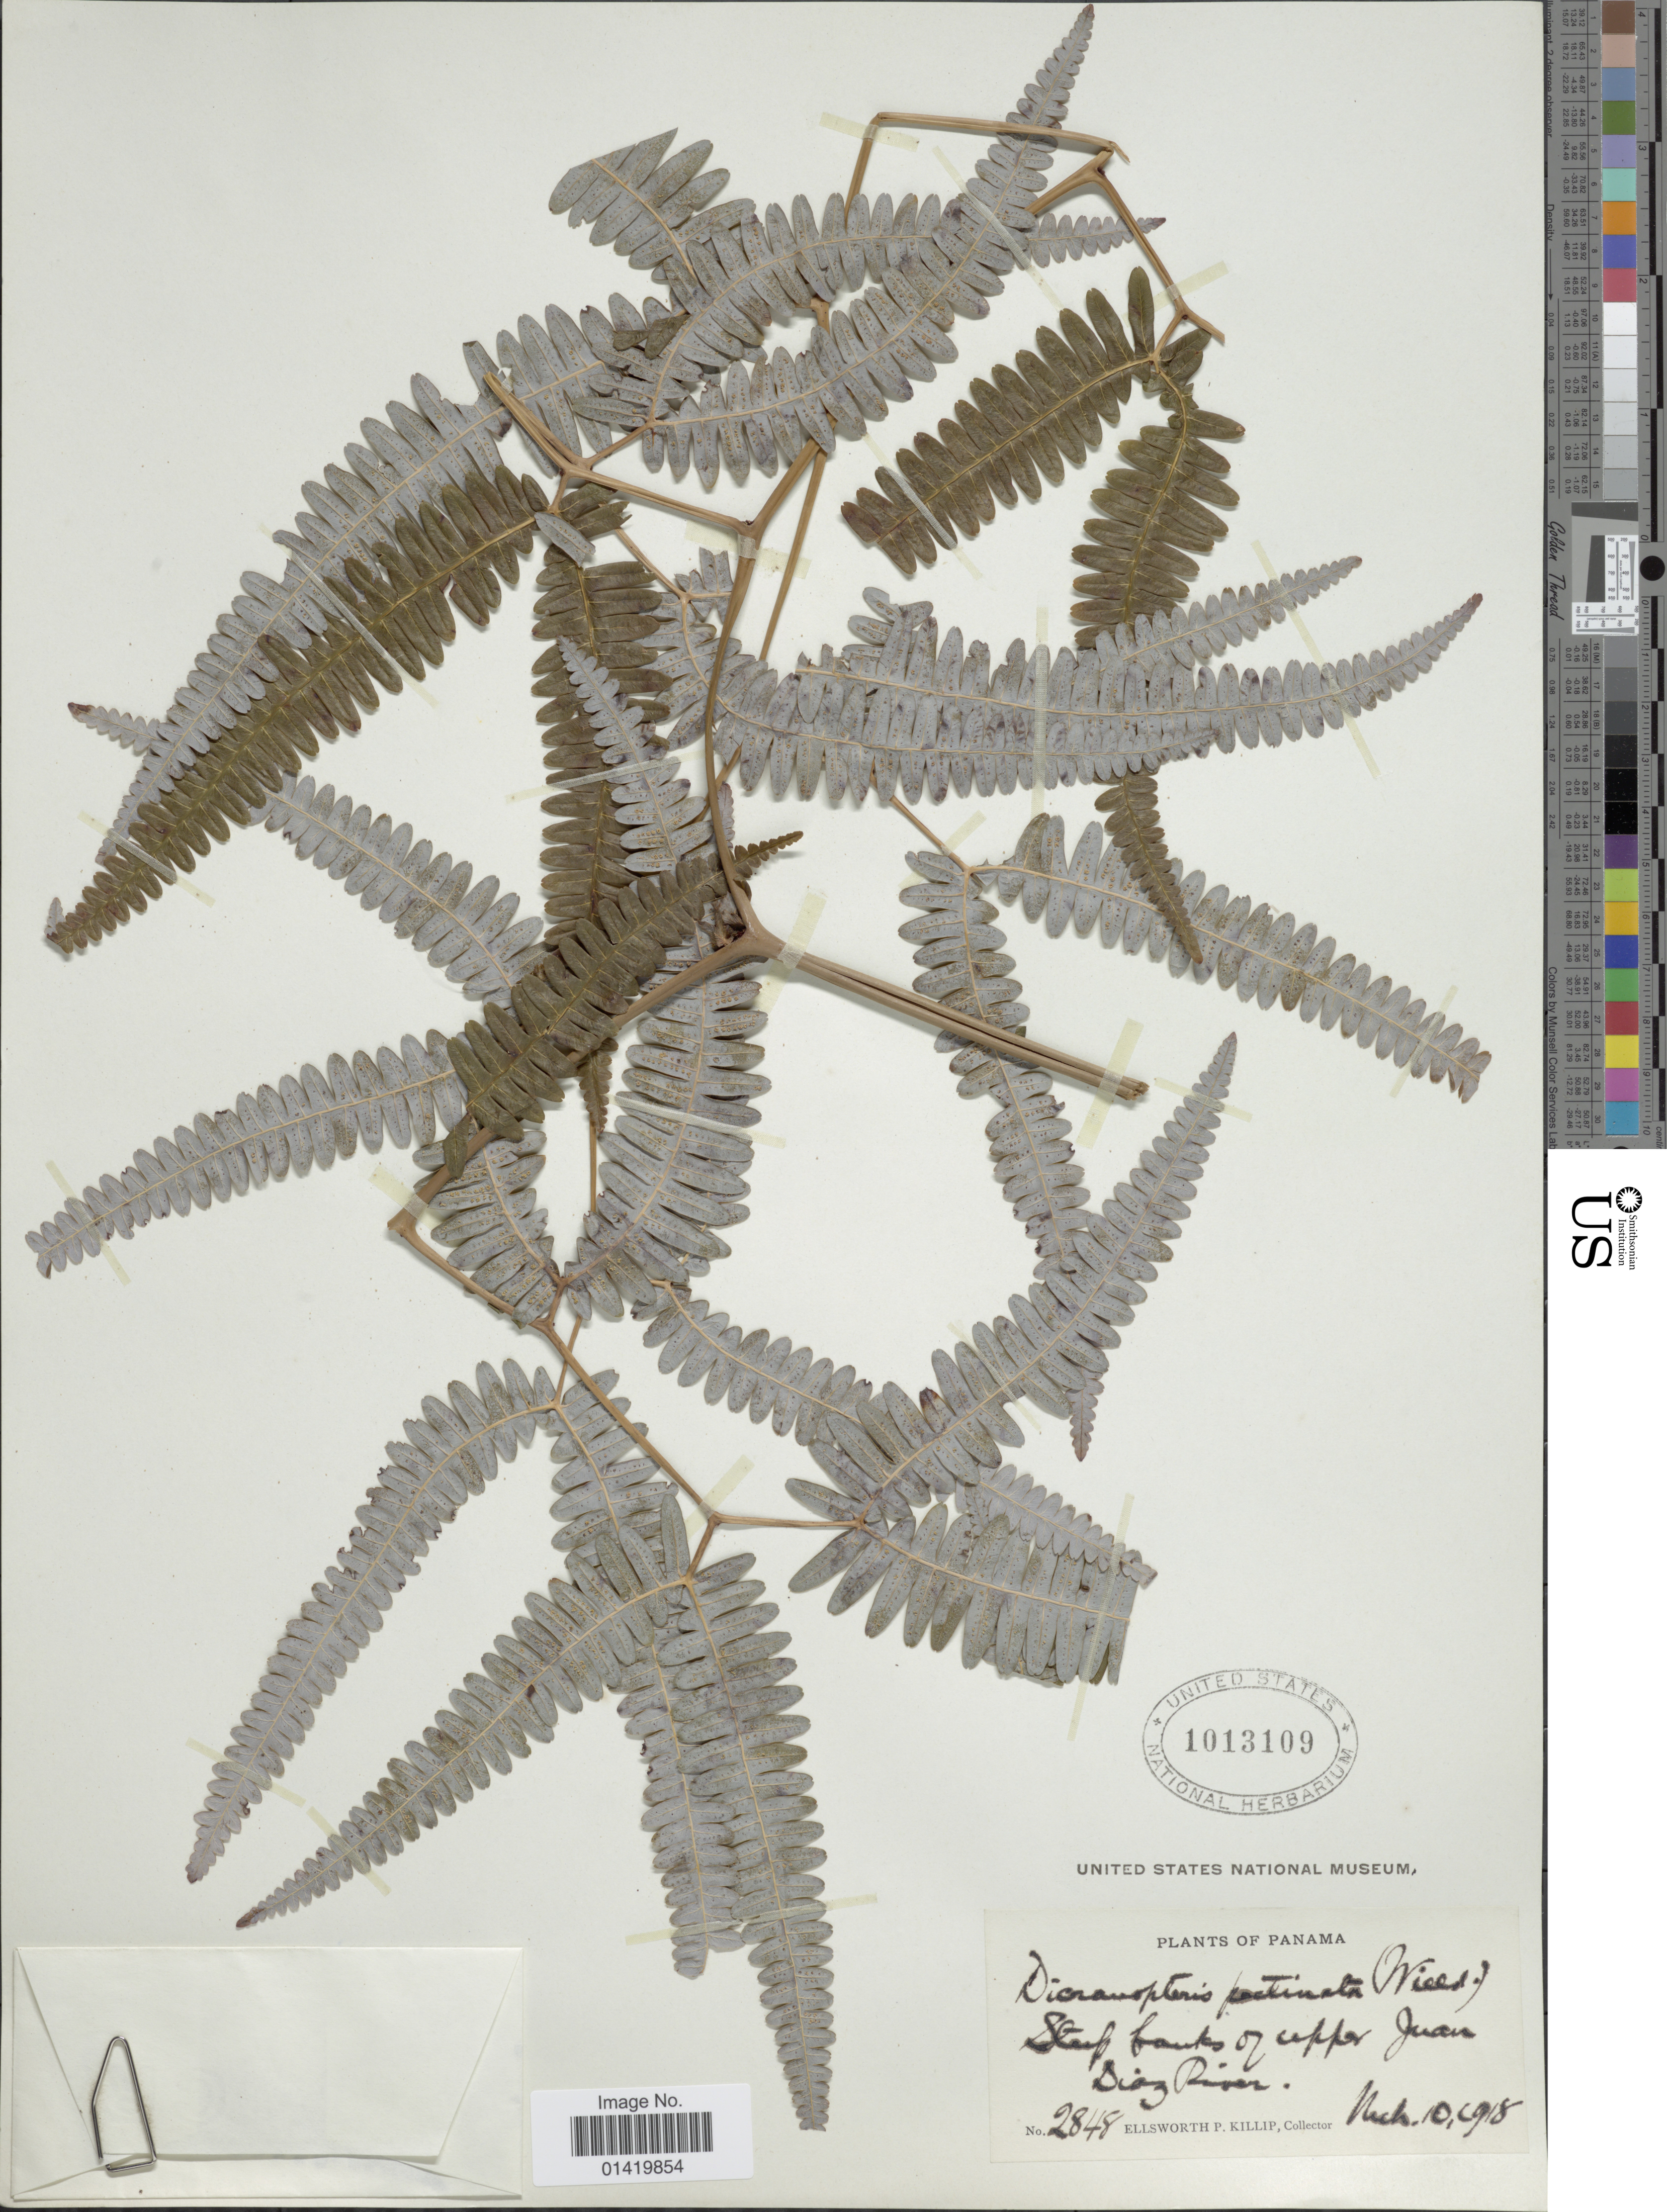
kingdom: Plantae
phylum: Tracheophyta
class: Polypodiopsida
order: Gleicheniales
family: Gleicheniaceae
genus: Gleichenella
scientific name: Gleichenella pectinata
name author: (Willd.) Ching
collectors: E. P. Killip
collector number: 2848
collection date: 1918-01-10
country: Panama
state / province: Panamá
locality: Steep banks of upper Juan Díaz River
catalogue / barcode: US 1013109